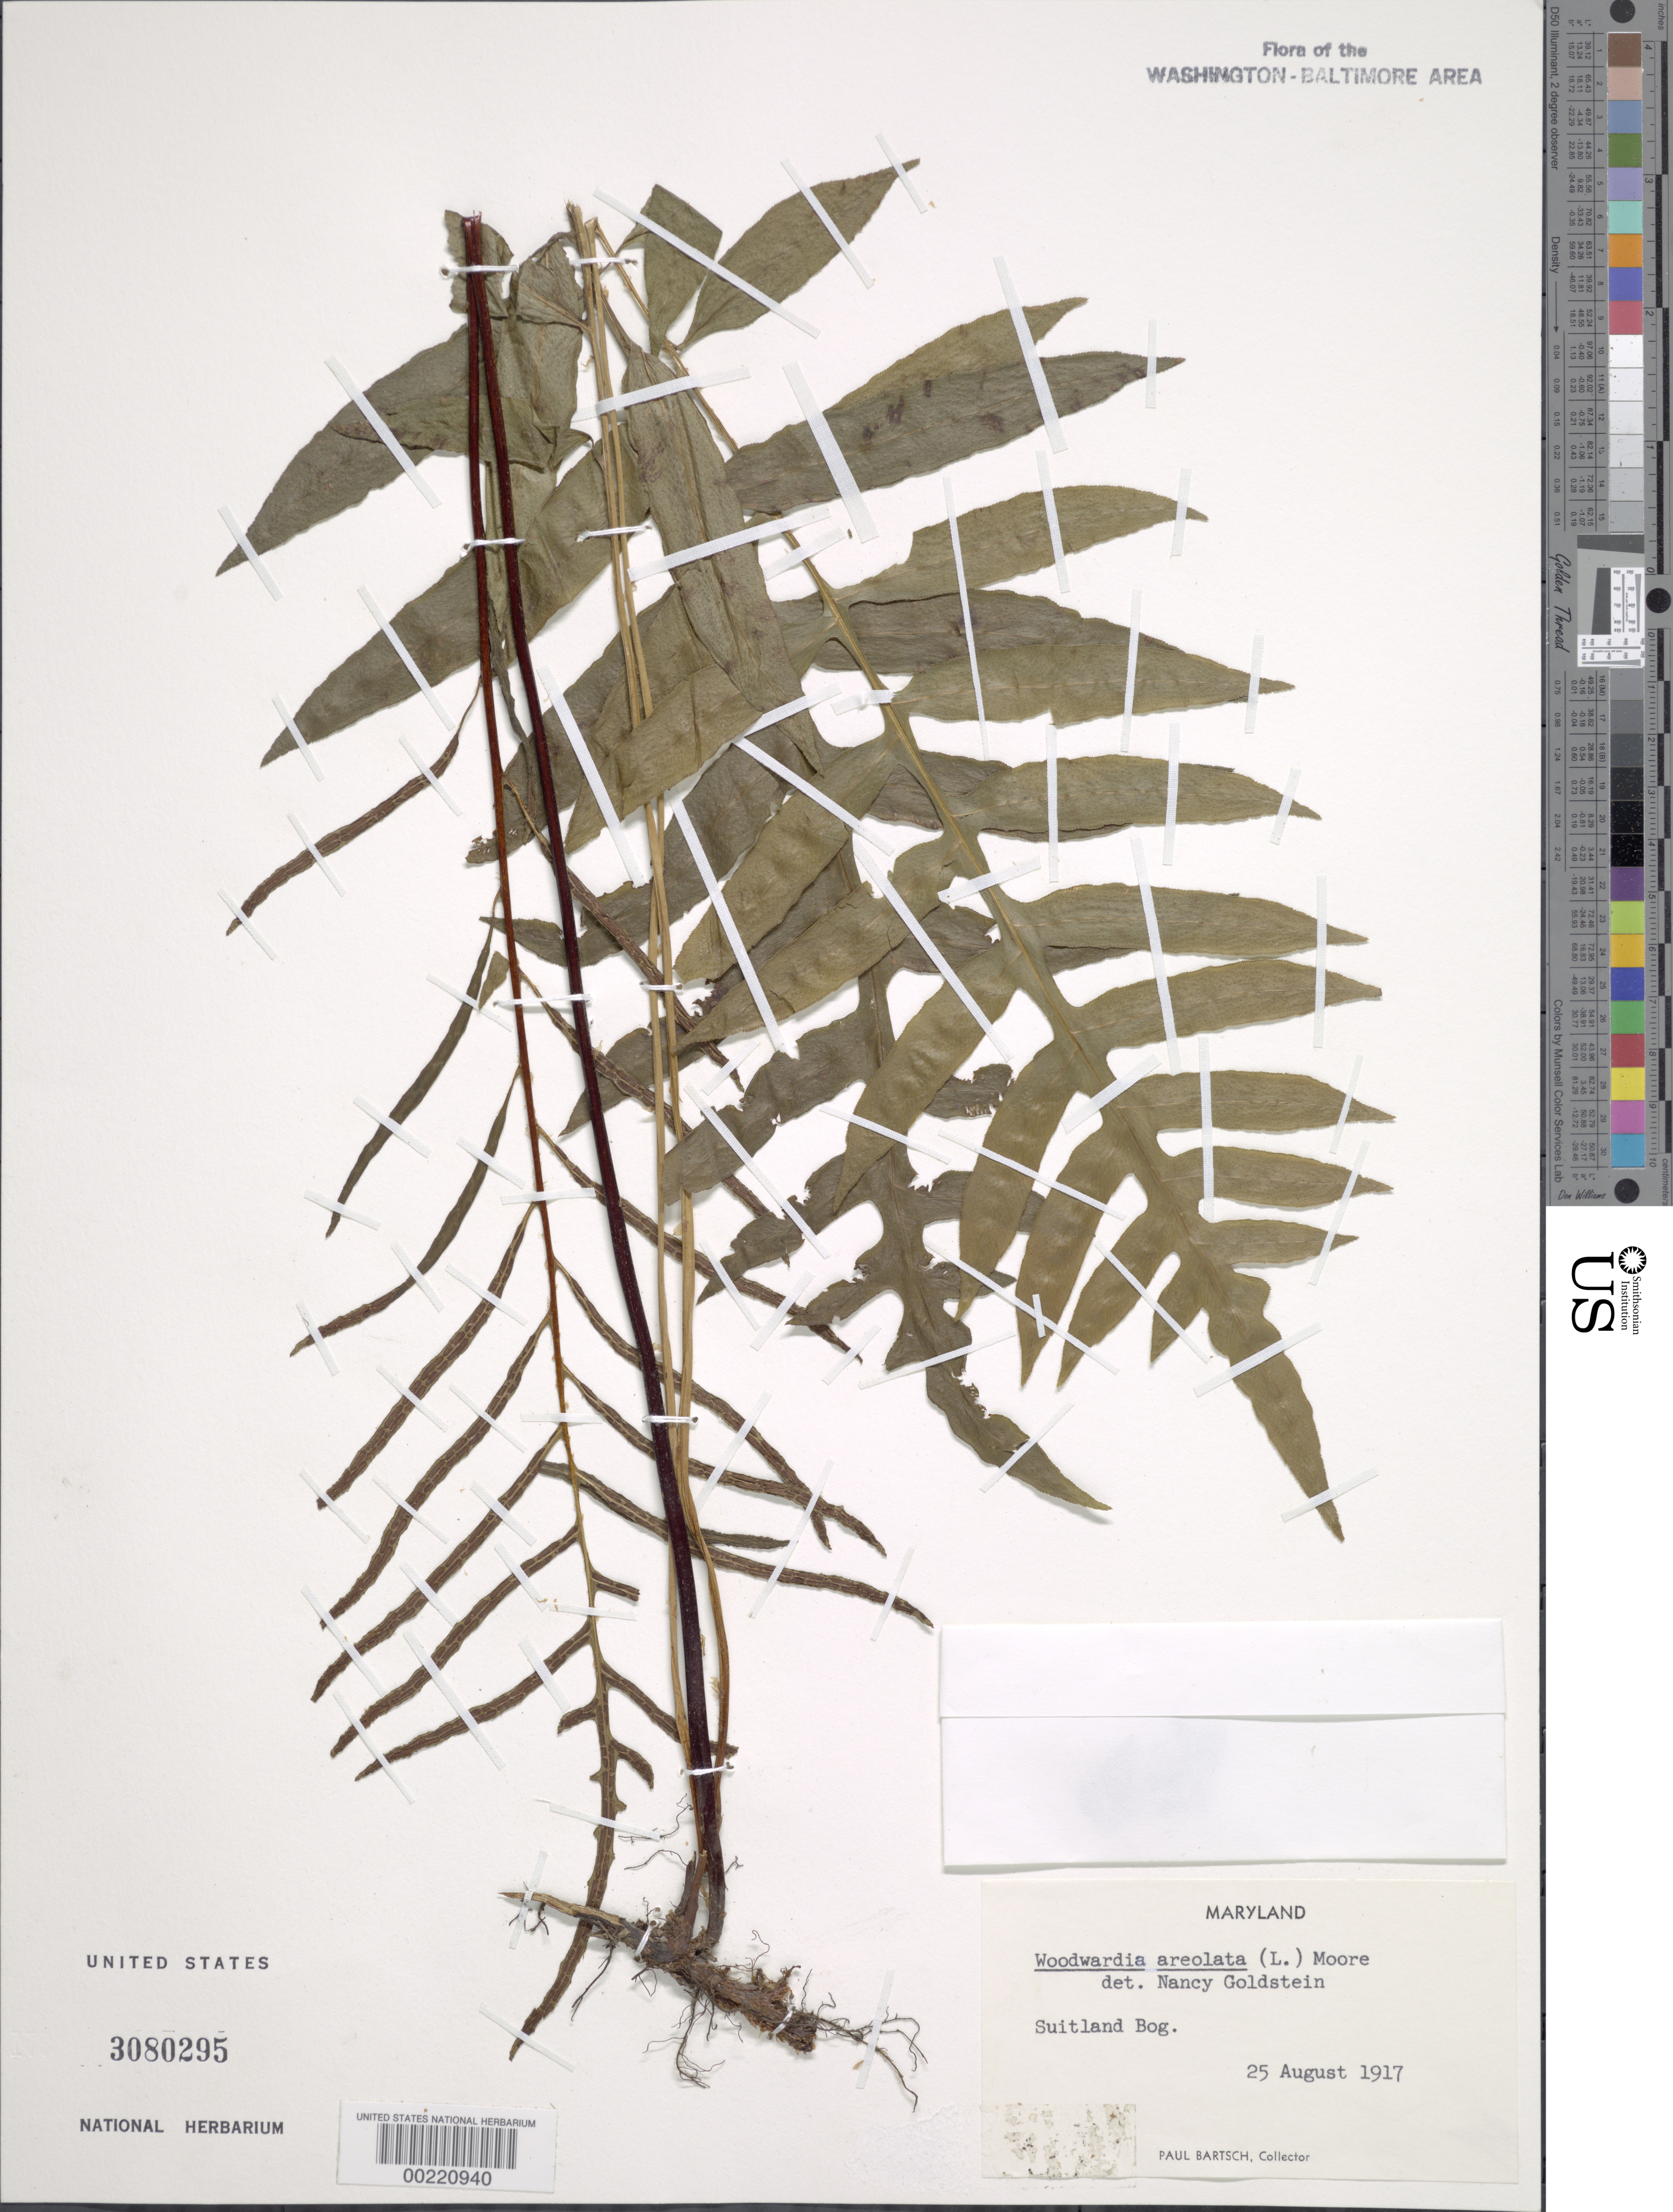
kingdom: Plantae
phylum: Tracheophyta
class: Polypodiopsida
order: Polypodiales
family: Blechnaceae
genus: Woodwardia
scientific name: Woodwardia areolata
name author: (L.) T. Moore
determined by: Goldstein, N.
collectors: P. Bartsch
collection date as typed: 25 Aug 1917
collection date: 1917-08-25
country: United States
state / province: Maryland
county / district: Prince George's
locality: Suitland Bog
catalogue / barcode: US 3080295